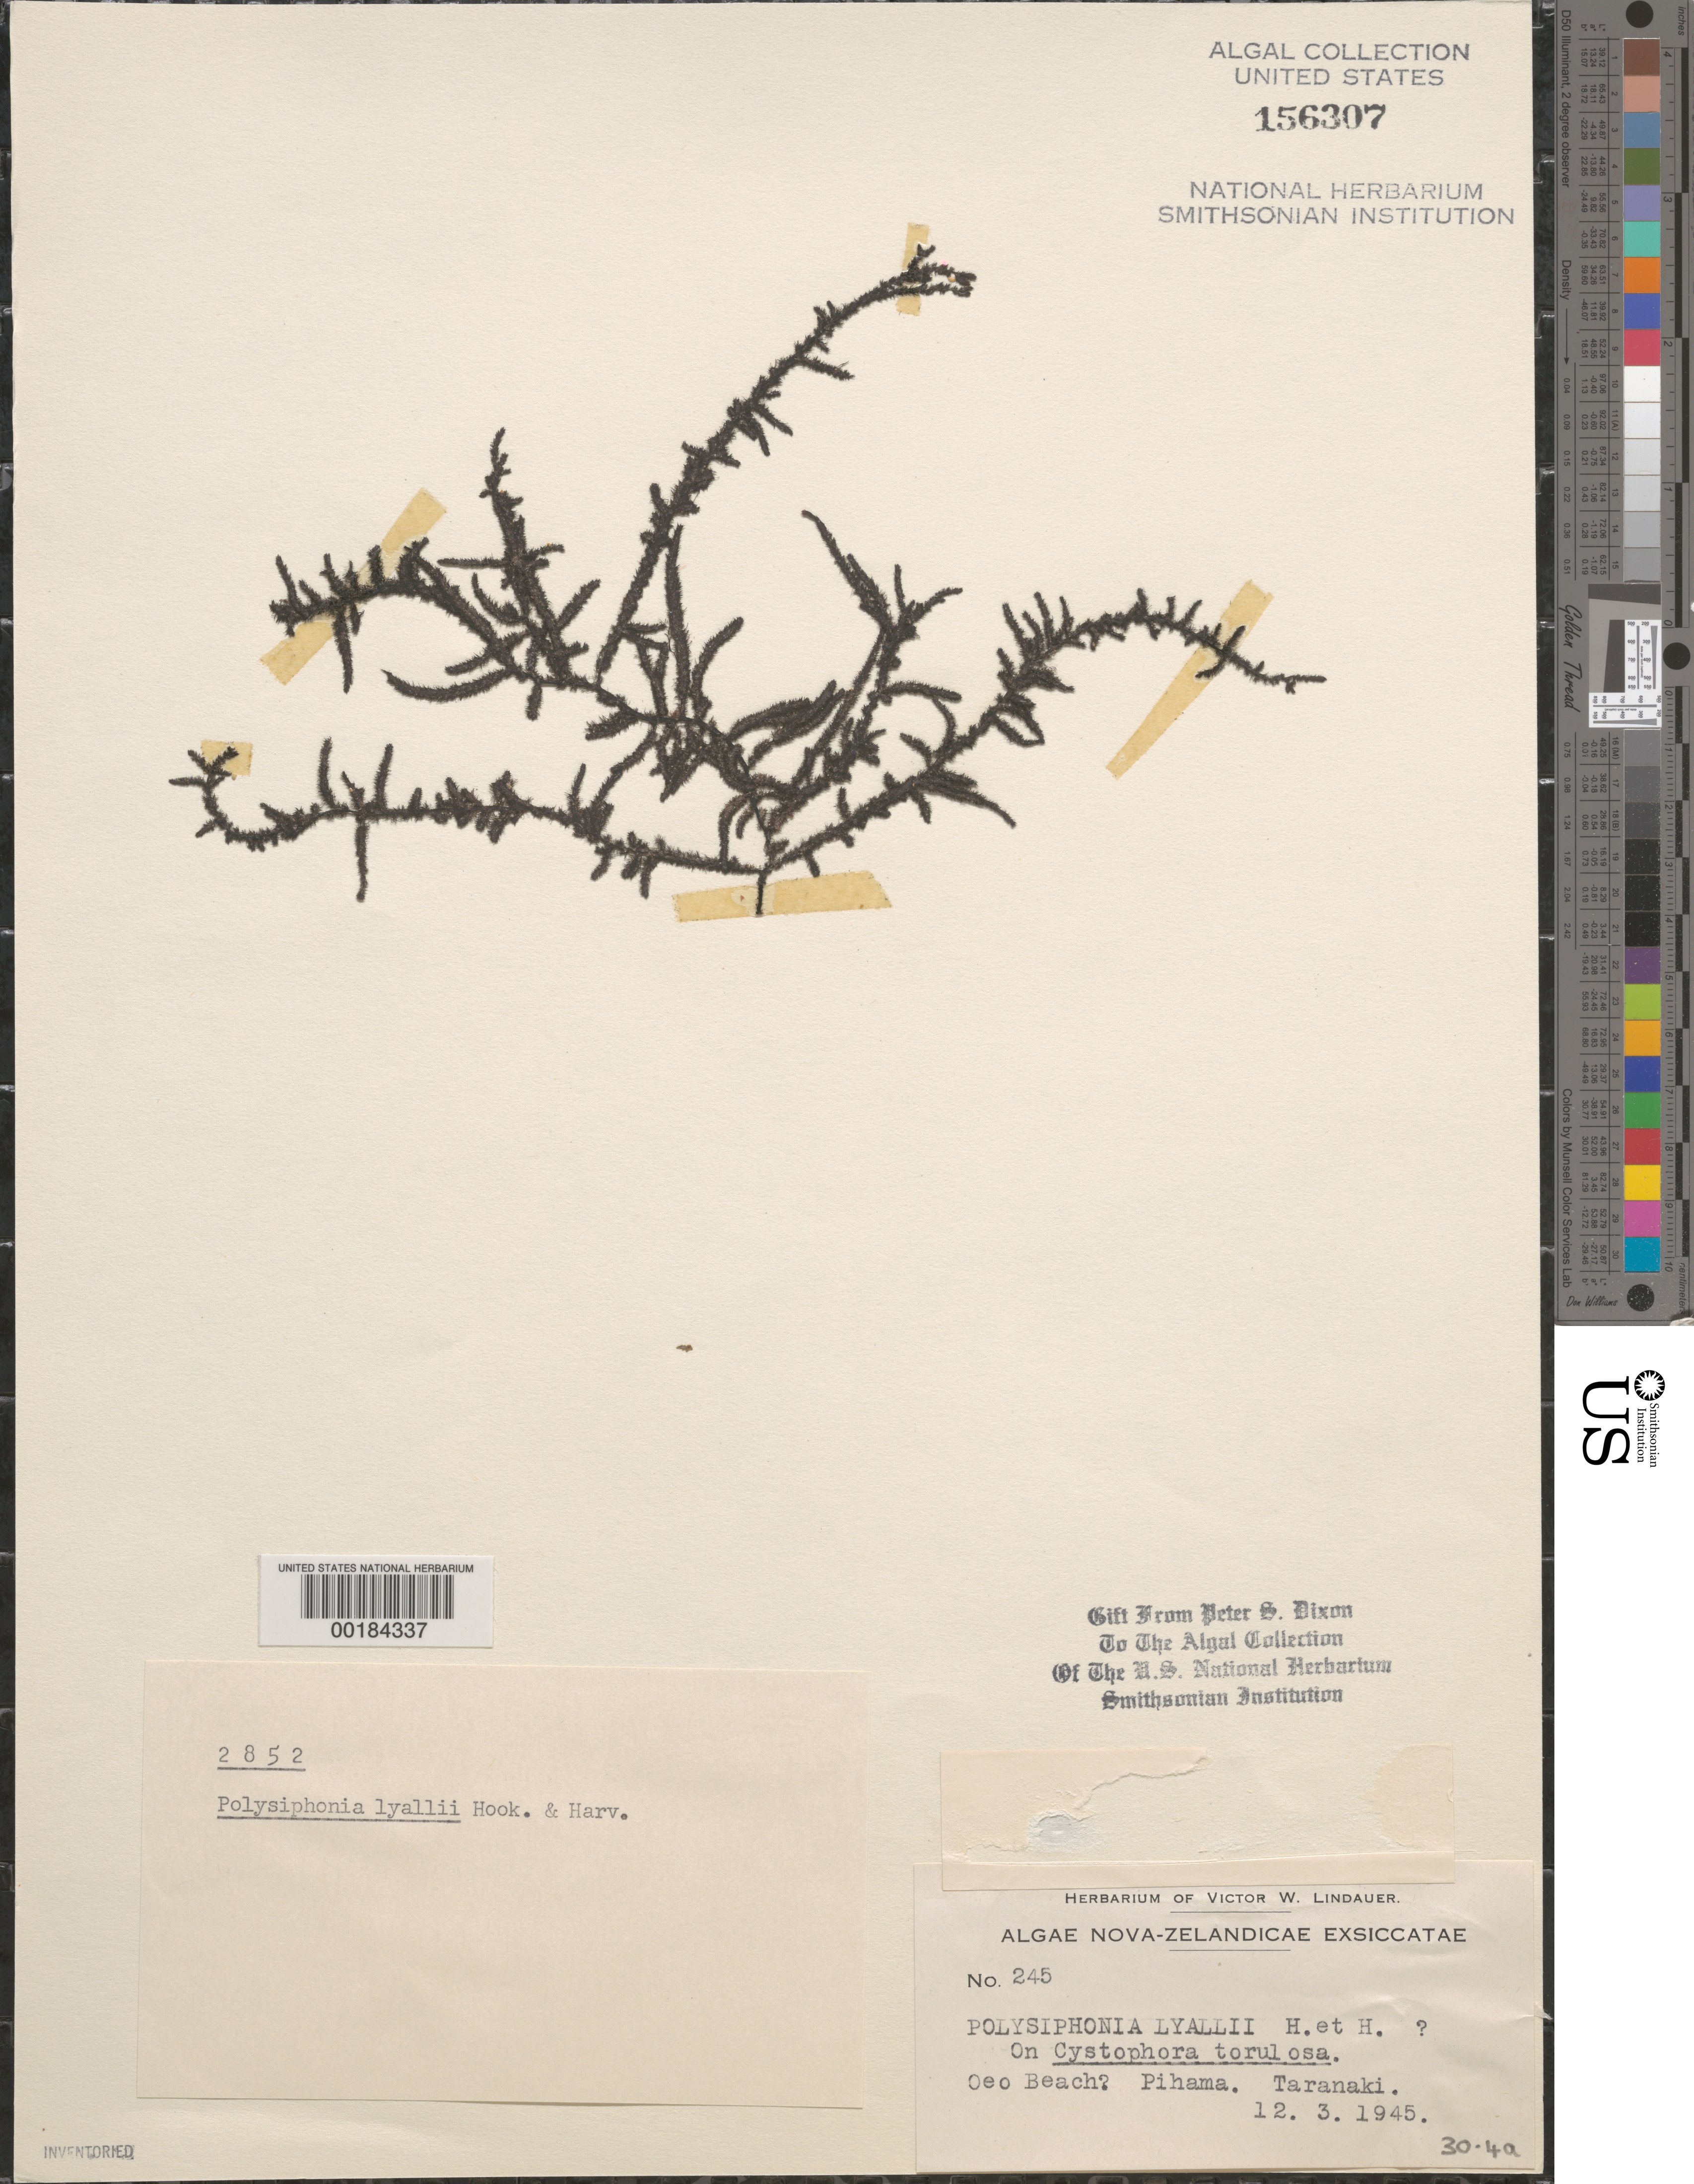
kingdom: Plantae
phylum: Rhodophyta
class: Florideophyceae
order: Ceramiales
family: Rhodomelaceae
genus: Echinothamnion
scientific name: Echinothamnion lyallii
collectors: V. Lindauer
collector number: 245 & PSD 2852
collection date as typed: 12 Mar 1945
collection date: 1945-03-12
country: New Zealand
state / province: Taranaki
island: North Island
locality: Pihama, Oeo Beach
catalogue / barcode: US 156307